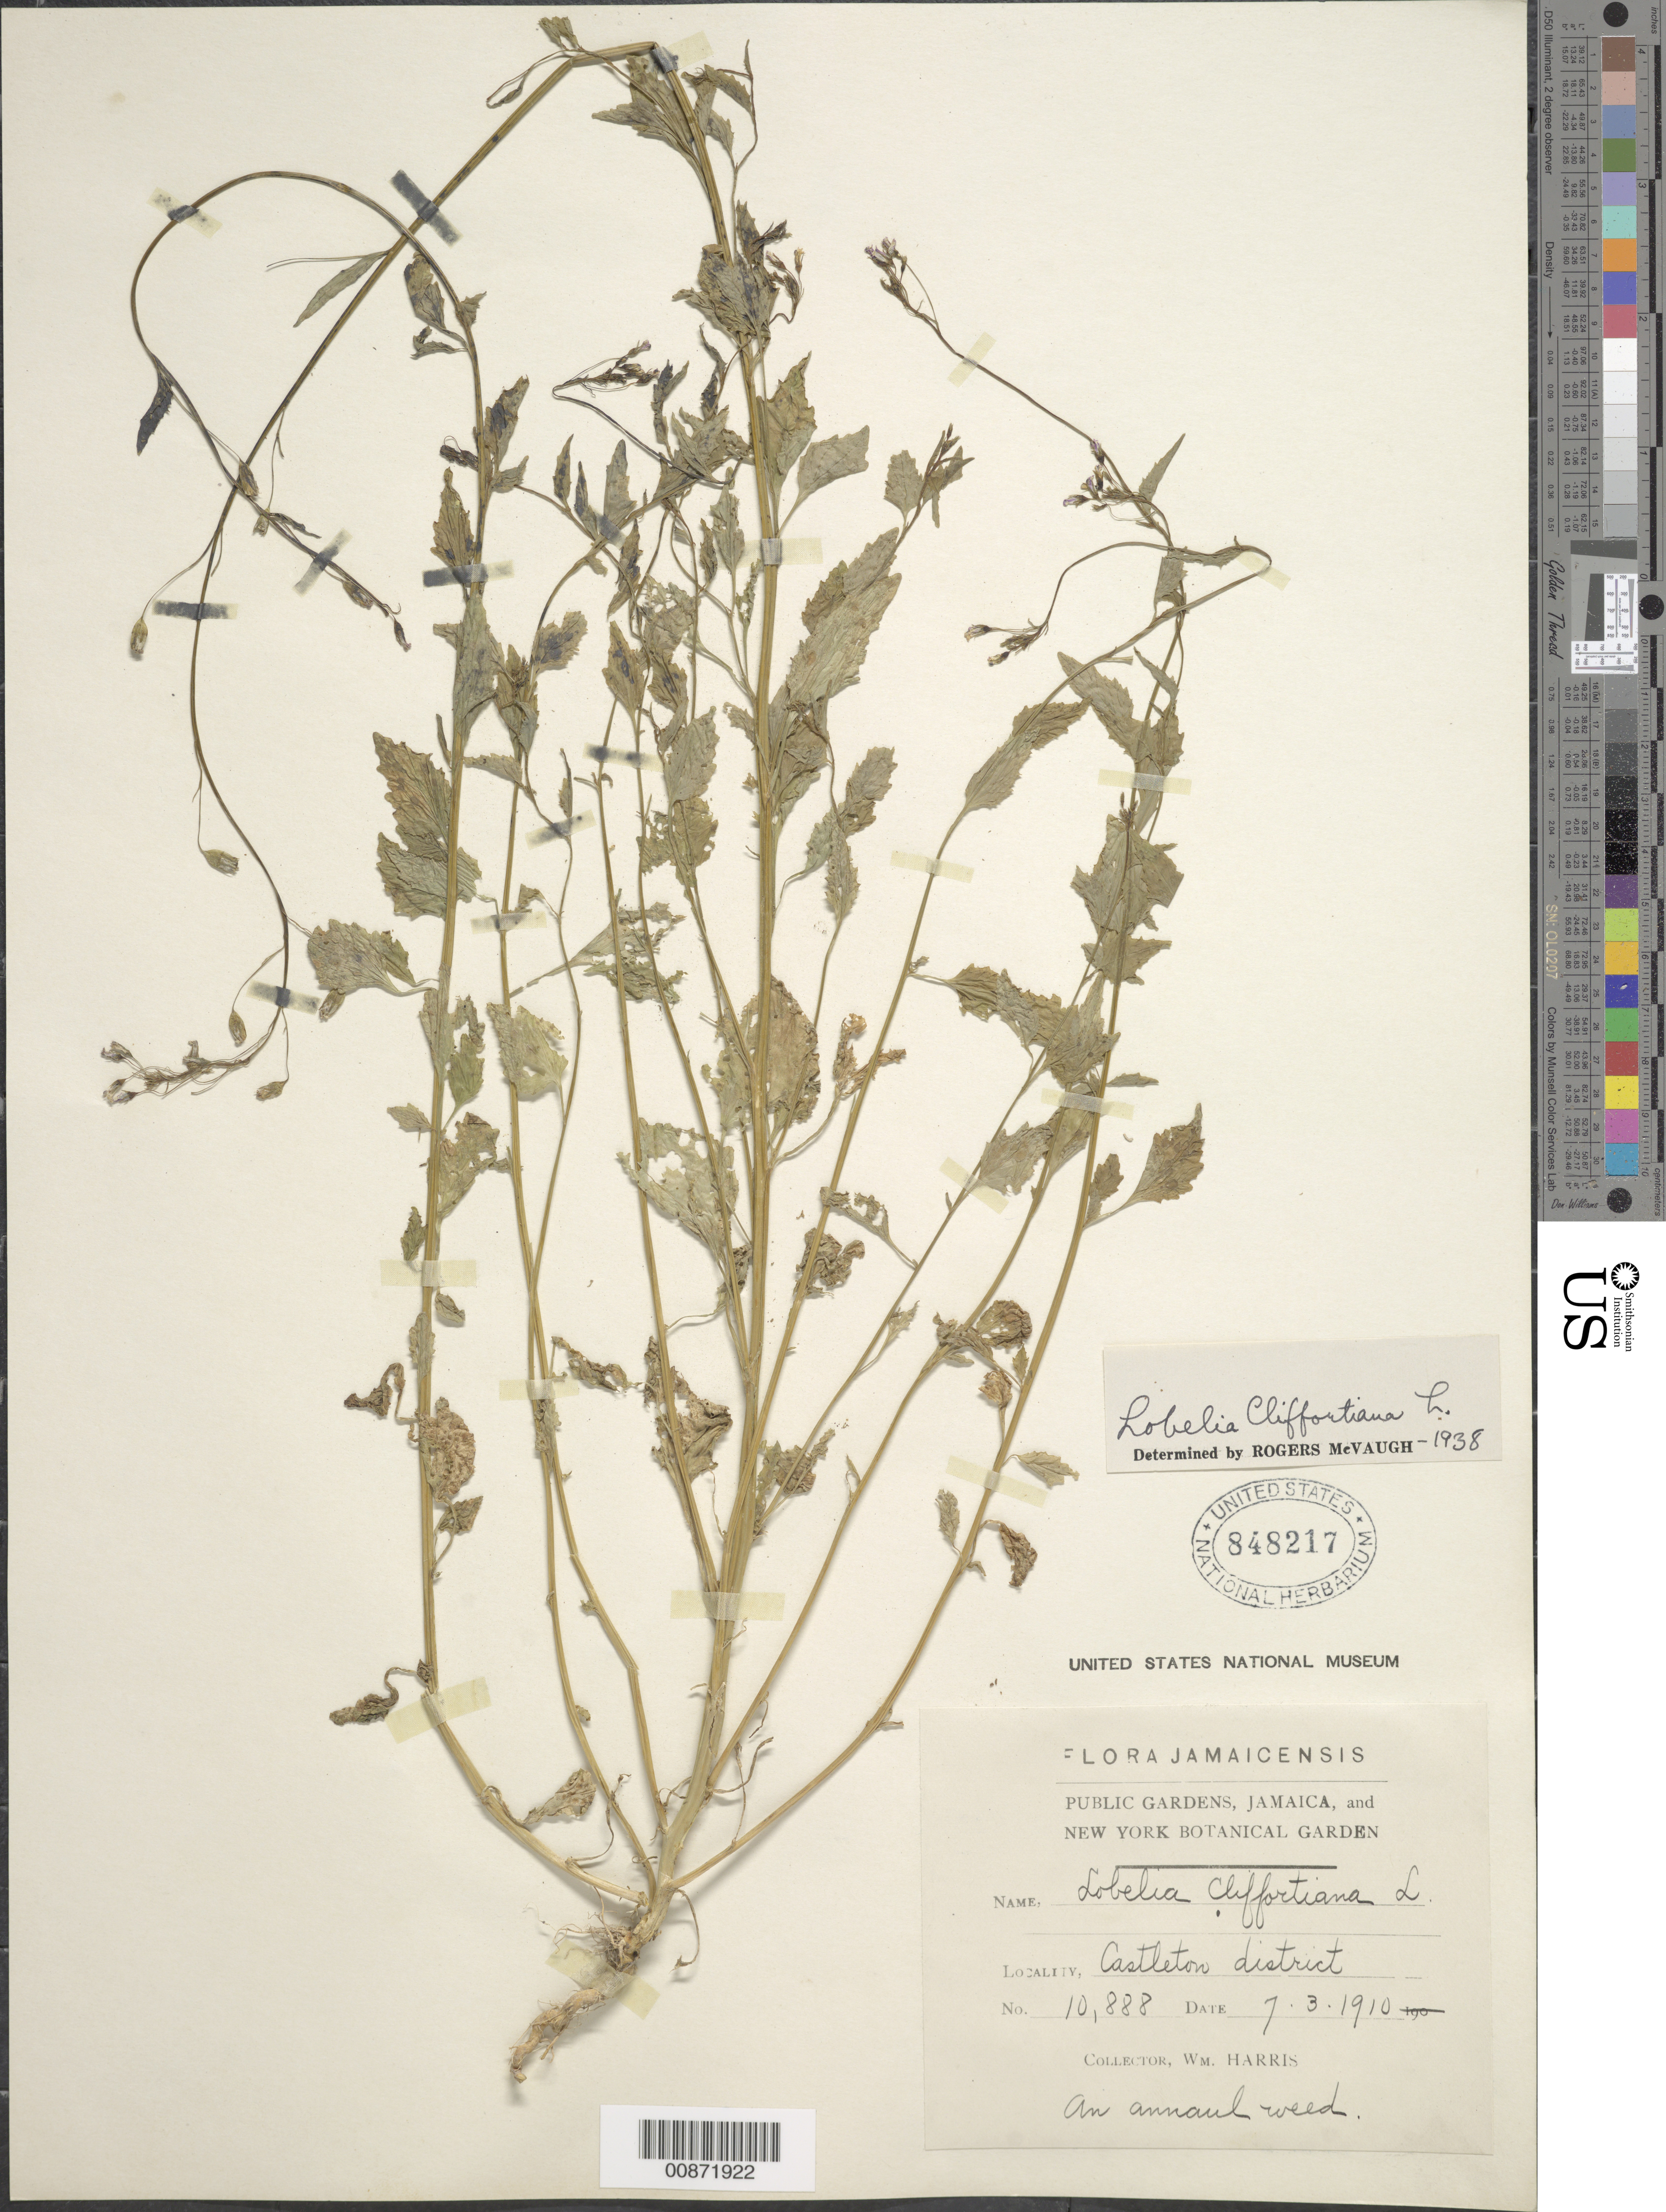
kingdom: Plantae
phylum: Tracheophyta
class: Magnoliopsida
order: Asterales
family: Campanulaceae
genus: Lobelia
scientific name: Lobelia cliffortiana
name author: L.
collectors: W. H. Harris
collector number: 10888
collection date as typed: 07 Mar 1910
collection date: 1910-03-07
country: Jamaica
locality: Castleton District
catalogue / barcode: US 848217